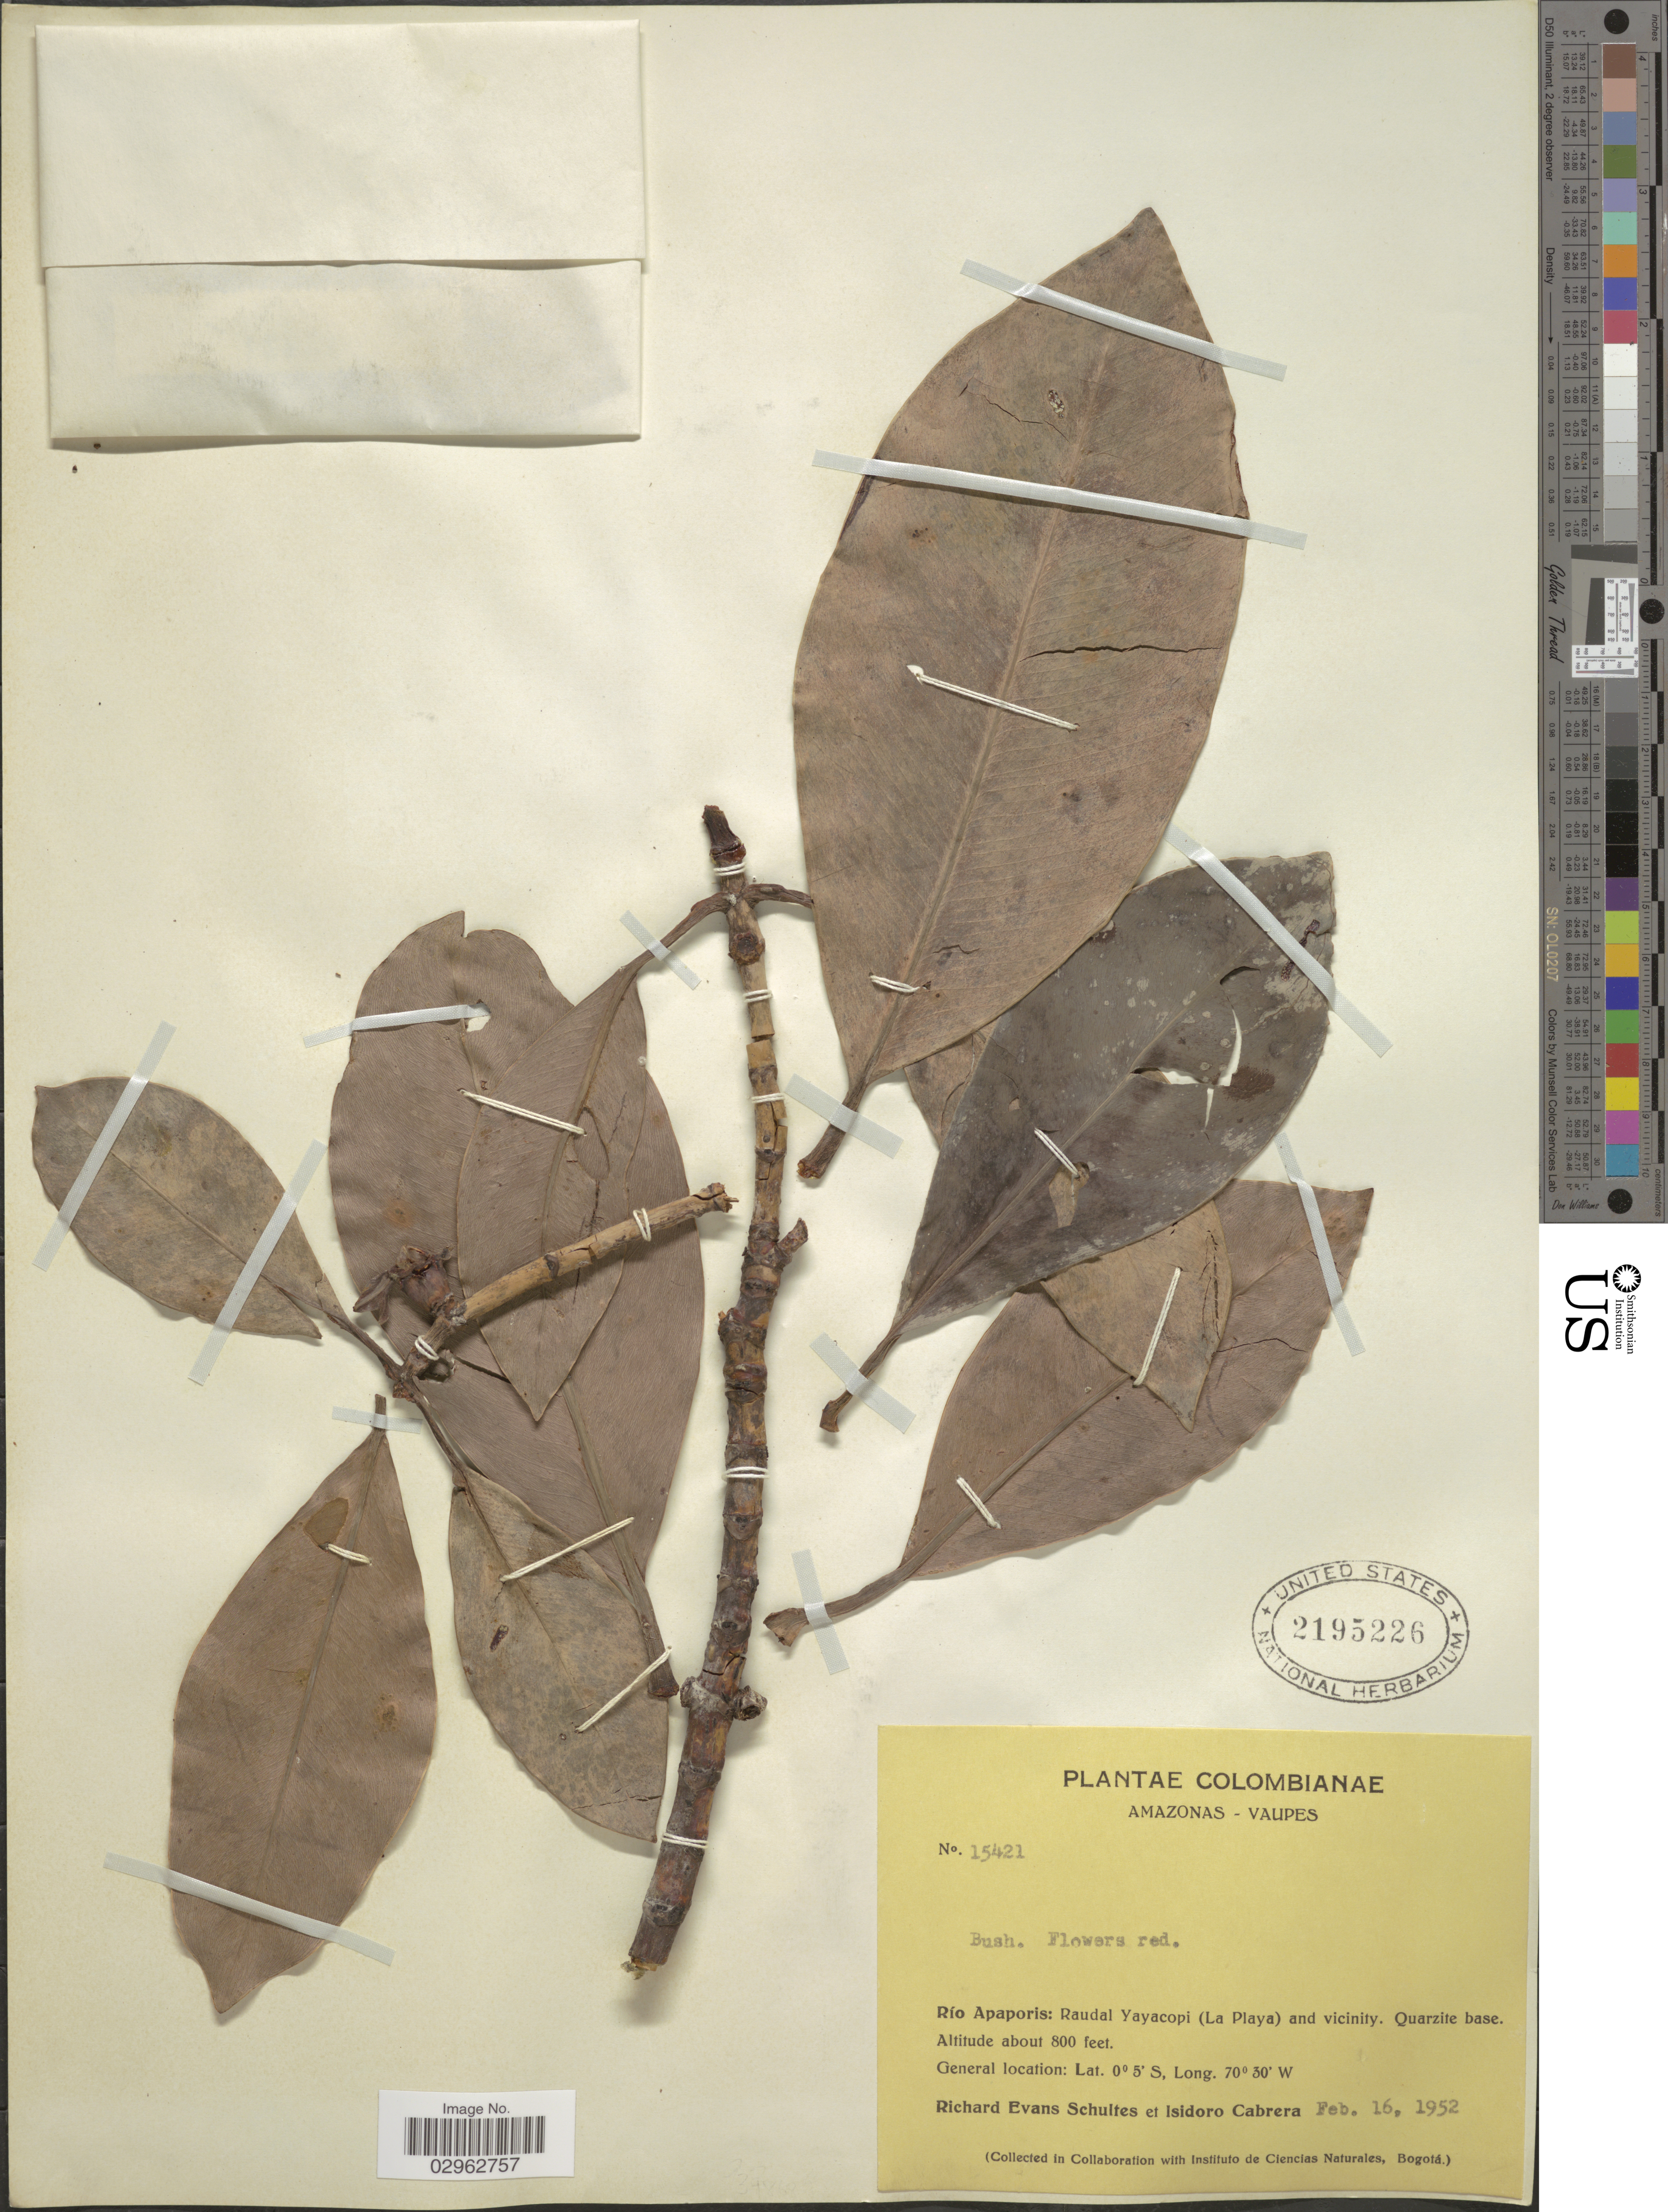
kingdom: Plantae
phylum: Tracheophyta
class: Magnoliopsida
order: Malpighiales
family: Clusiaceae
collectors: R. E. Schultes & I. Cabrera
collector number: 15421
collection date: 1952-02-16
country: Colombia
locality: Amazonas - Vaupes, Río Apaporis: Raudal Yayacopi (La Playa) and vicinity, Quarzite base.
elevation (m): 244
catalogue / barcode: US 2195226